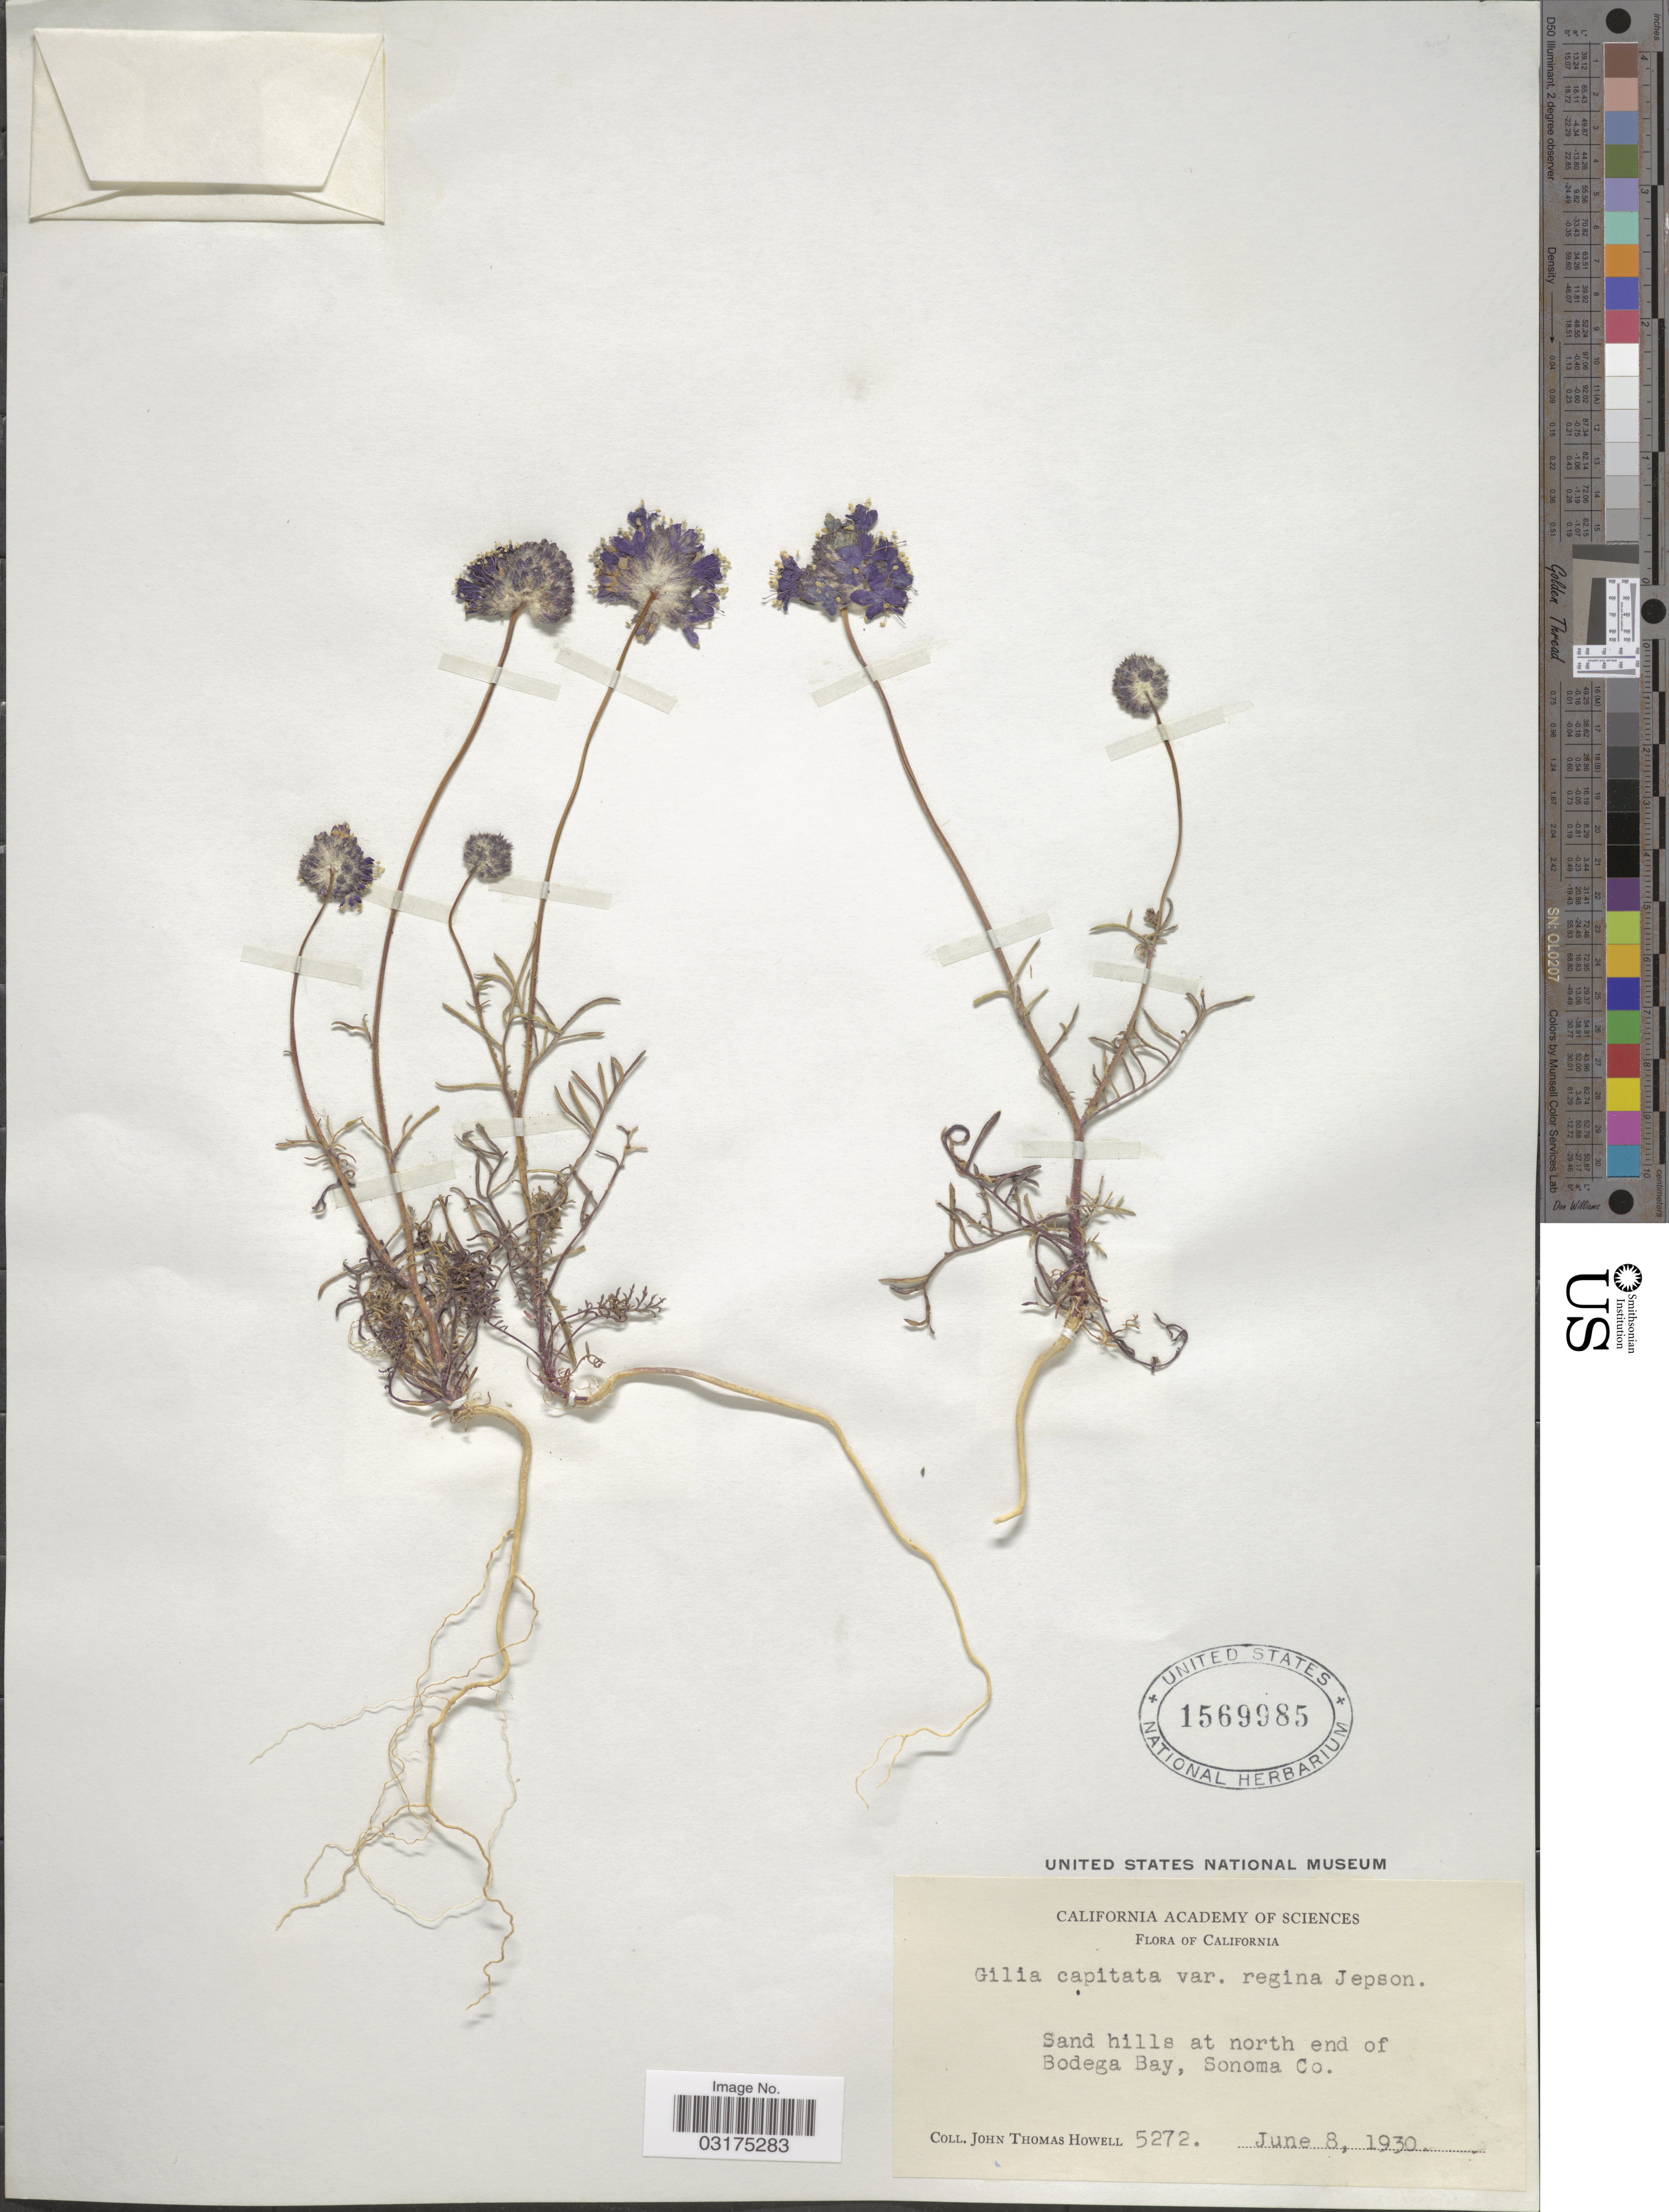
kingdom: Plantae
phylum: Tracheophyta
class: Magnoliopsida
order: Ericales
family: Polemoniaceae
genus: Gilia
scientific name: Gilia capitata subsp. chamissonis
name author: (Greene) V.E. Grant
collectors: J. T. Howell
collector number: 5272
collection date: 1930-06-08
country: United States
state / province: California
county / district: Sonoma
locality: Sand hills at north end of Bodega Bay, Sonoma Co.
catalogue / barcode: US 1569985